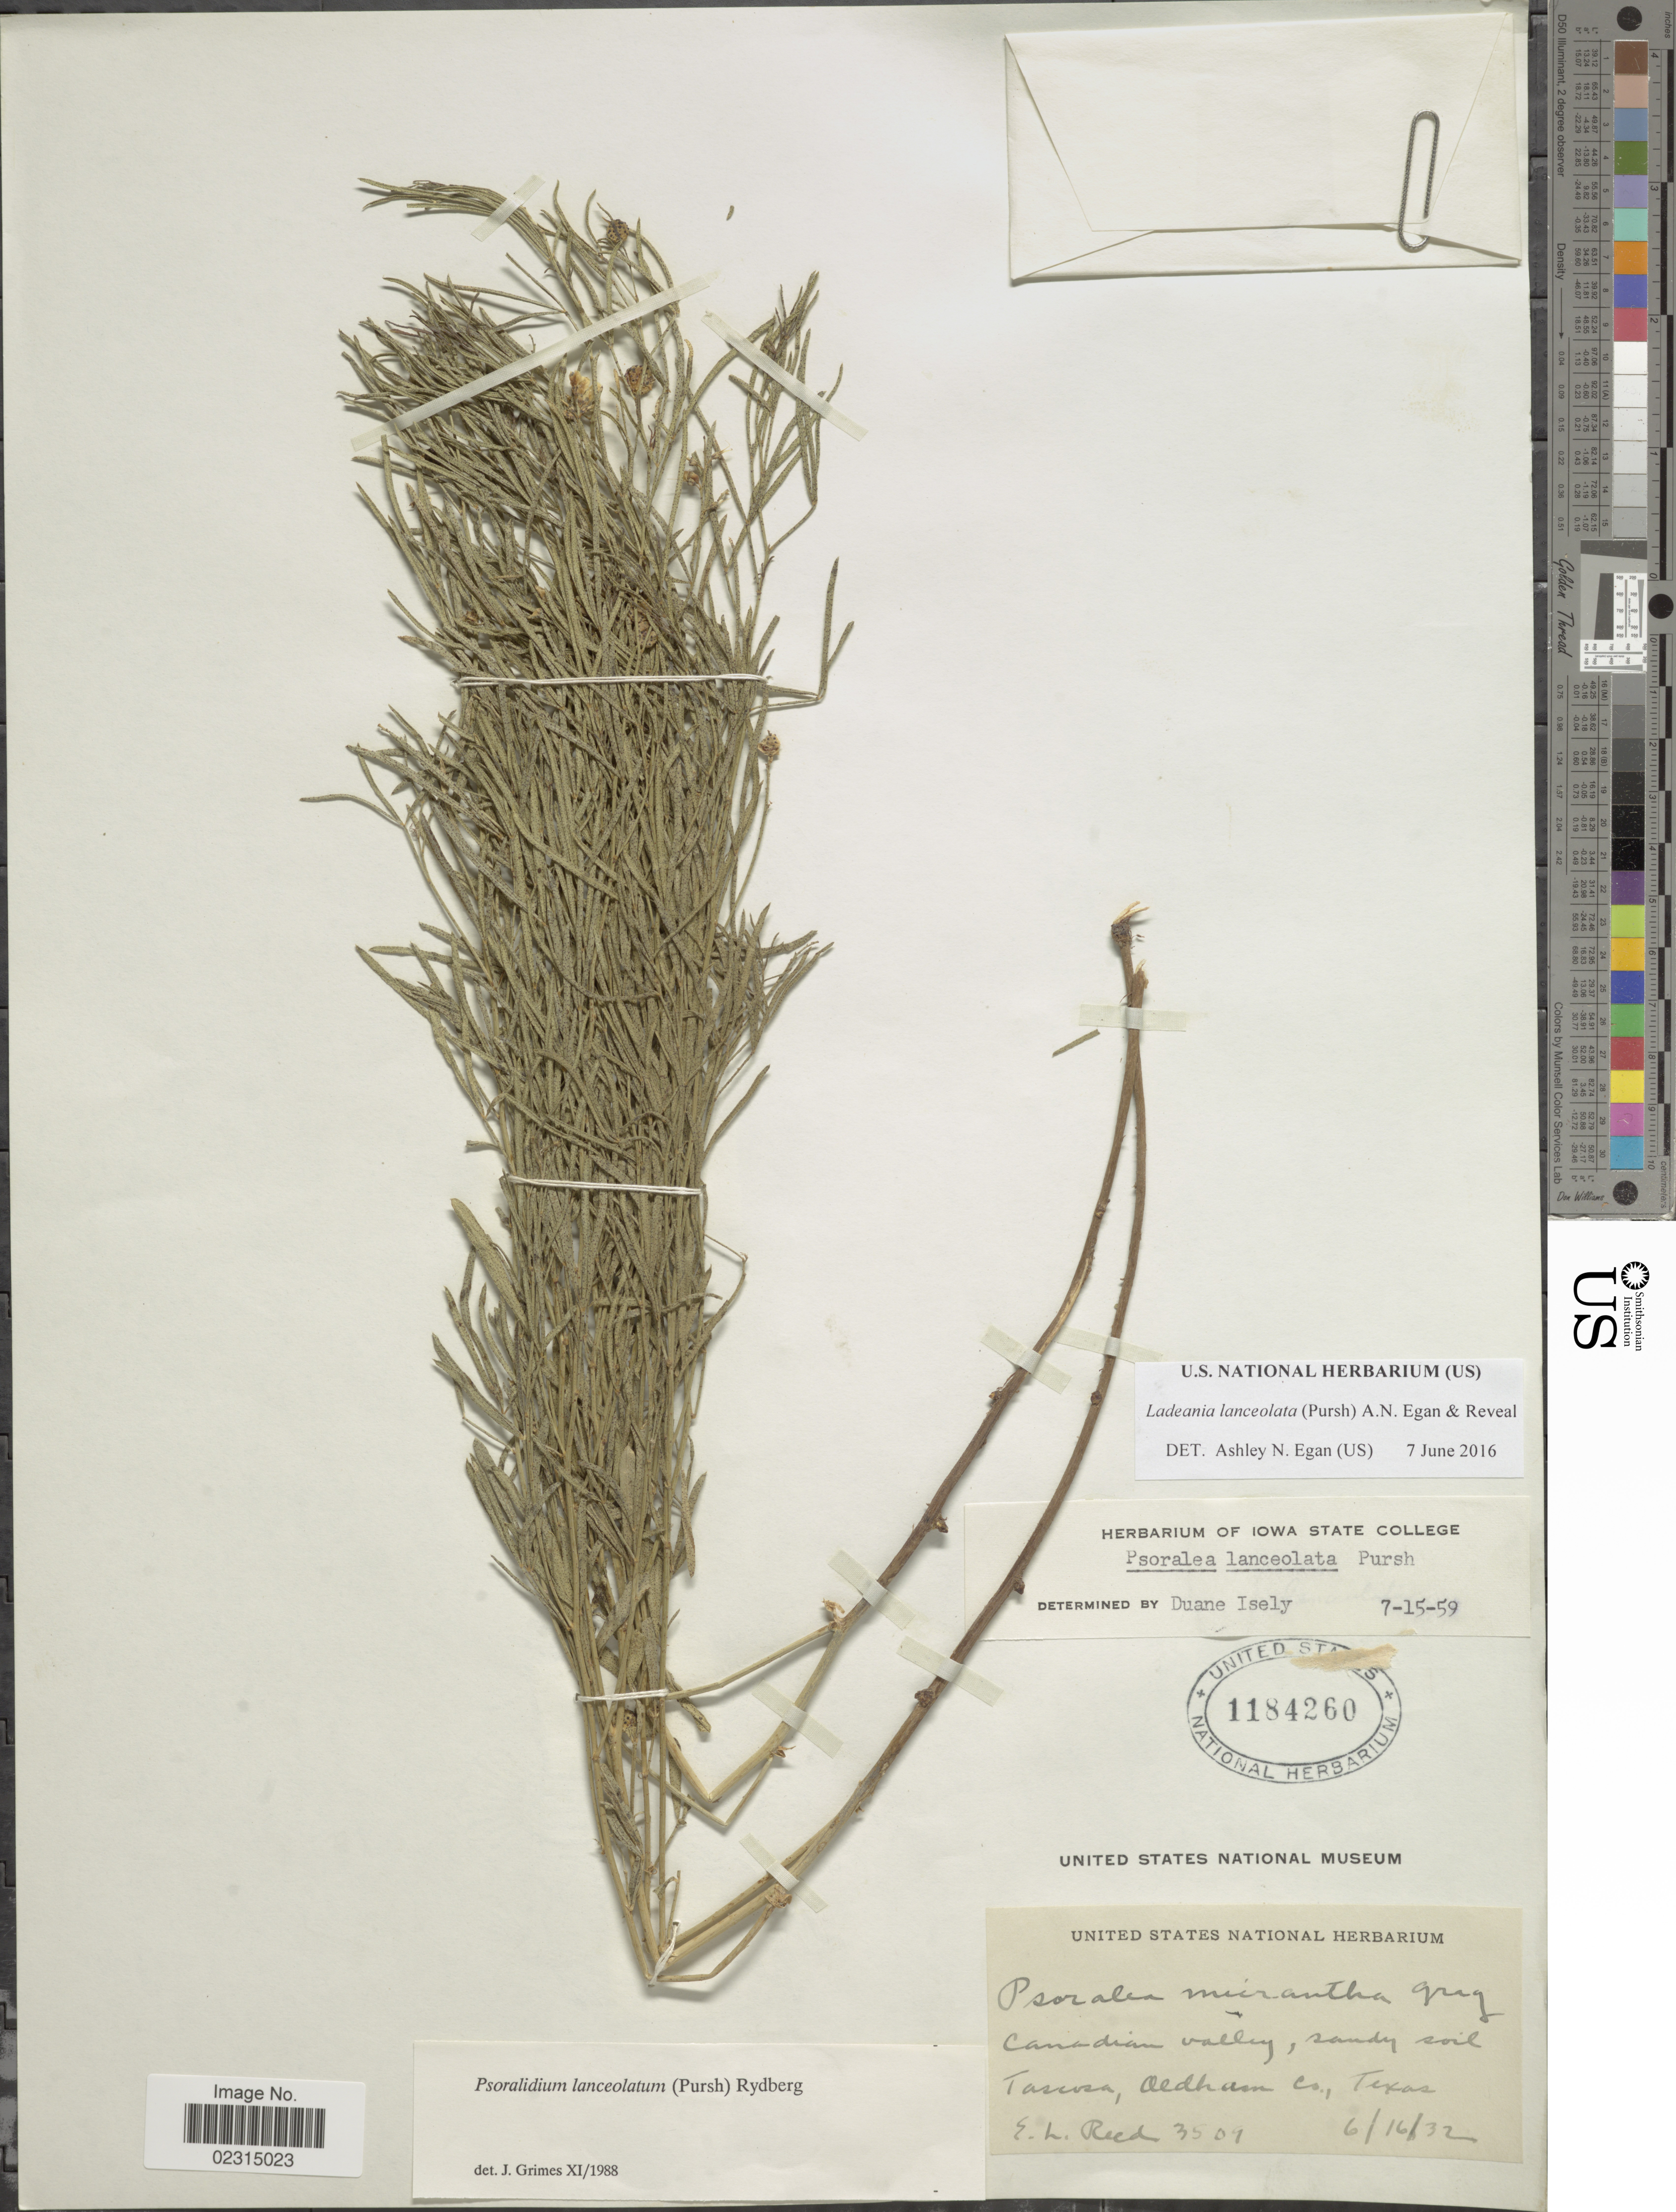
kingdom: Plantae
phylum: Tracheophyta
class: Magnoliopsida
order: Fabales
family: Fabaceae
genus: Ladeania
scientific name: Ladeania lanceolata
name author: (Pursh) A.N. Egan & Reveal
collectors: E. Reed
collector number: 3509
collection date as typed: Transcribed d/m/y: 16/6/32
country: United States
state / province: Texas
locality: Canadian valley, sandy soil Tascosa, Oldham Co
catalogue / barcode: US 1184260